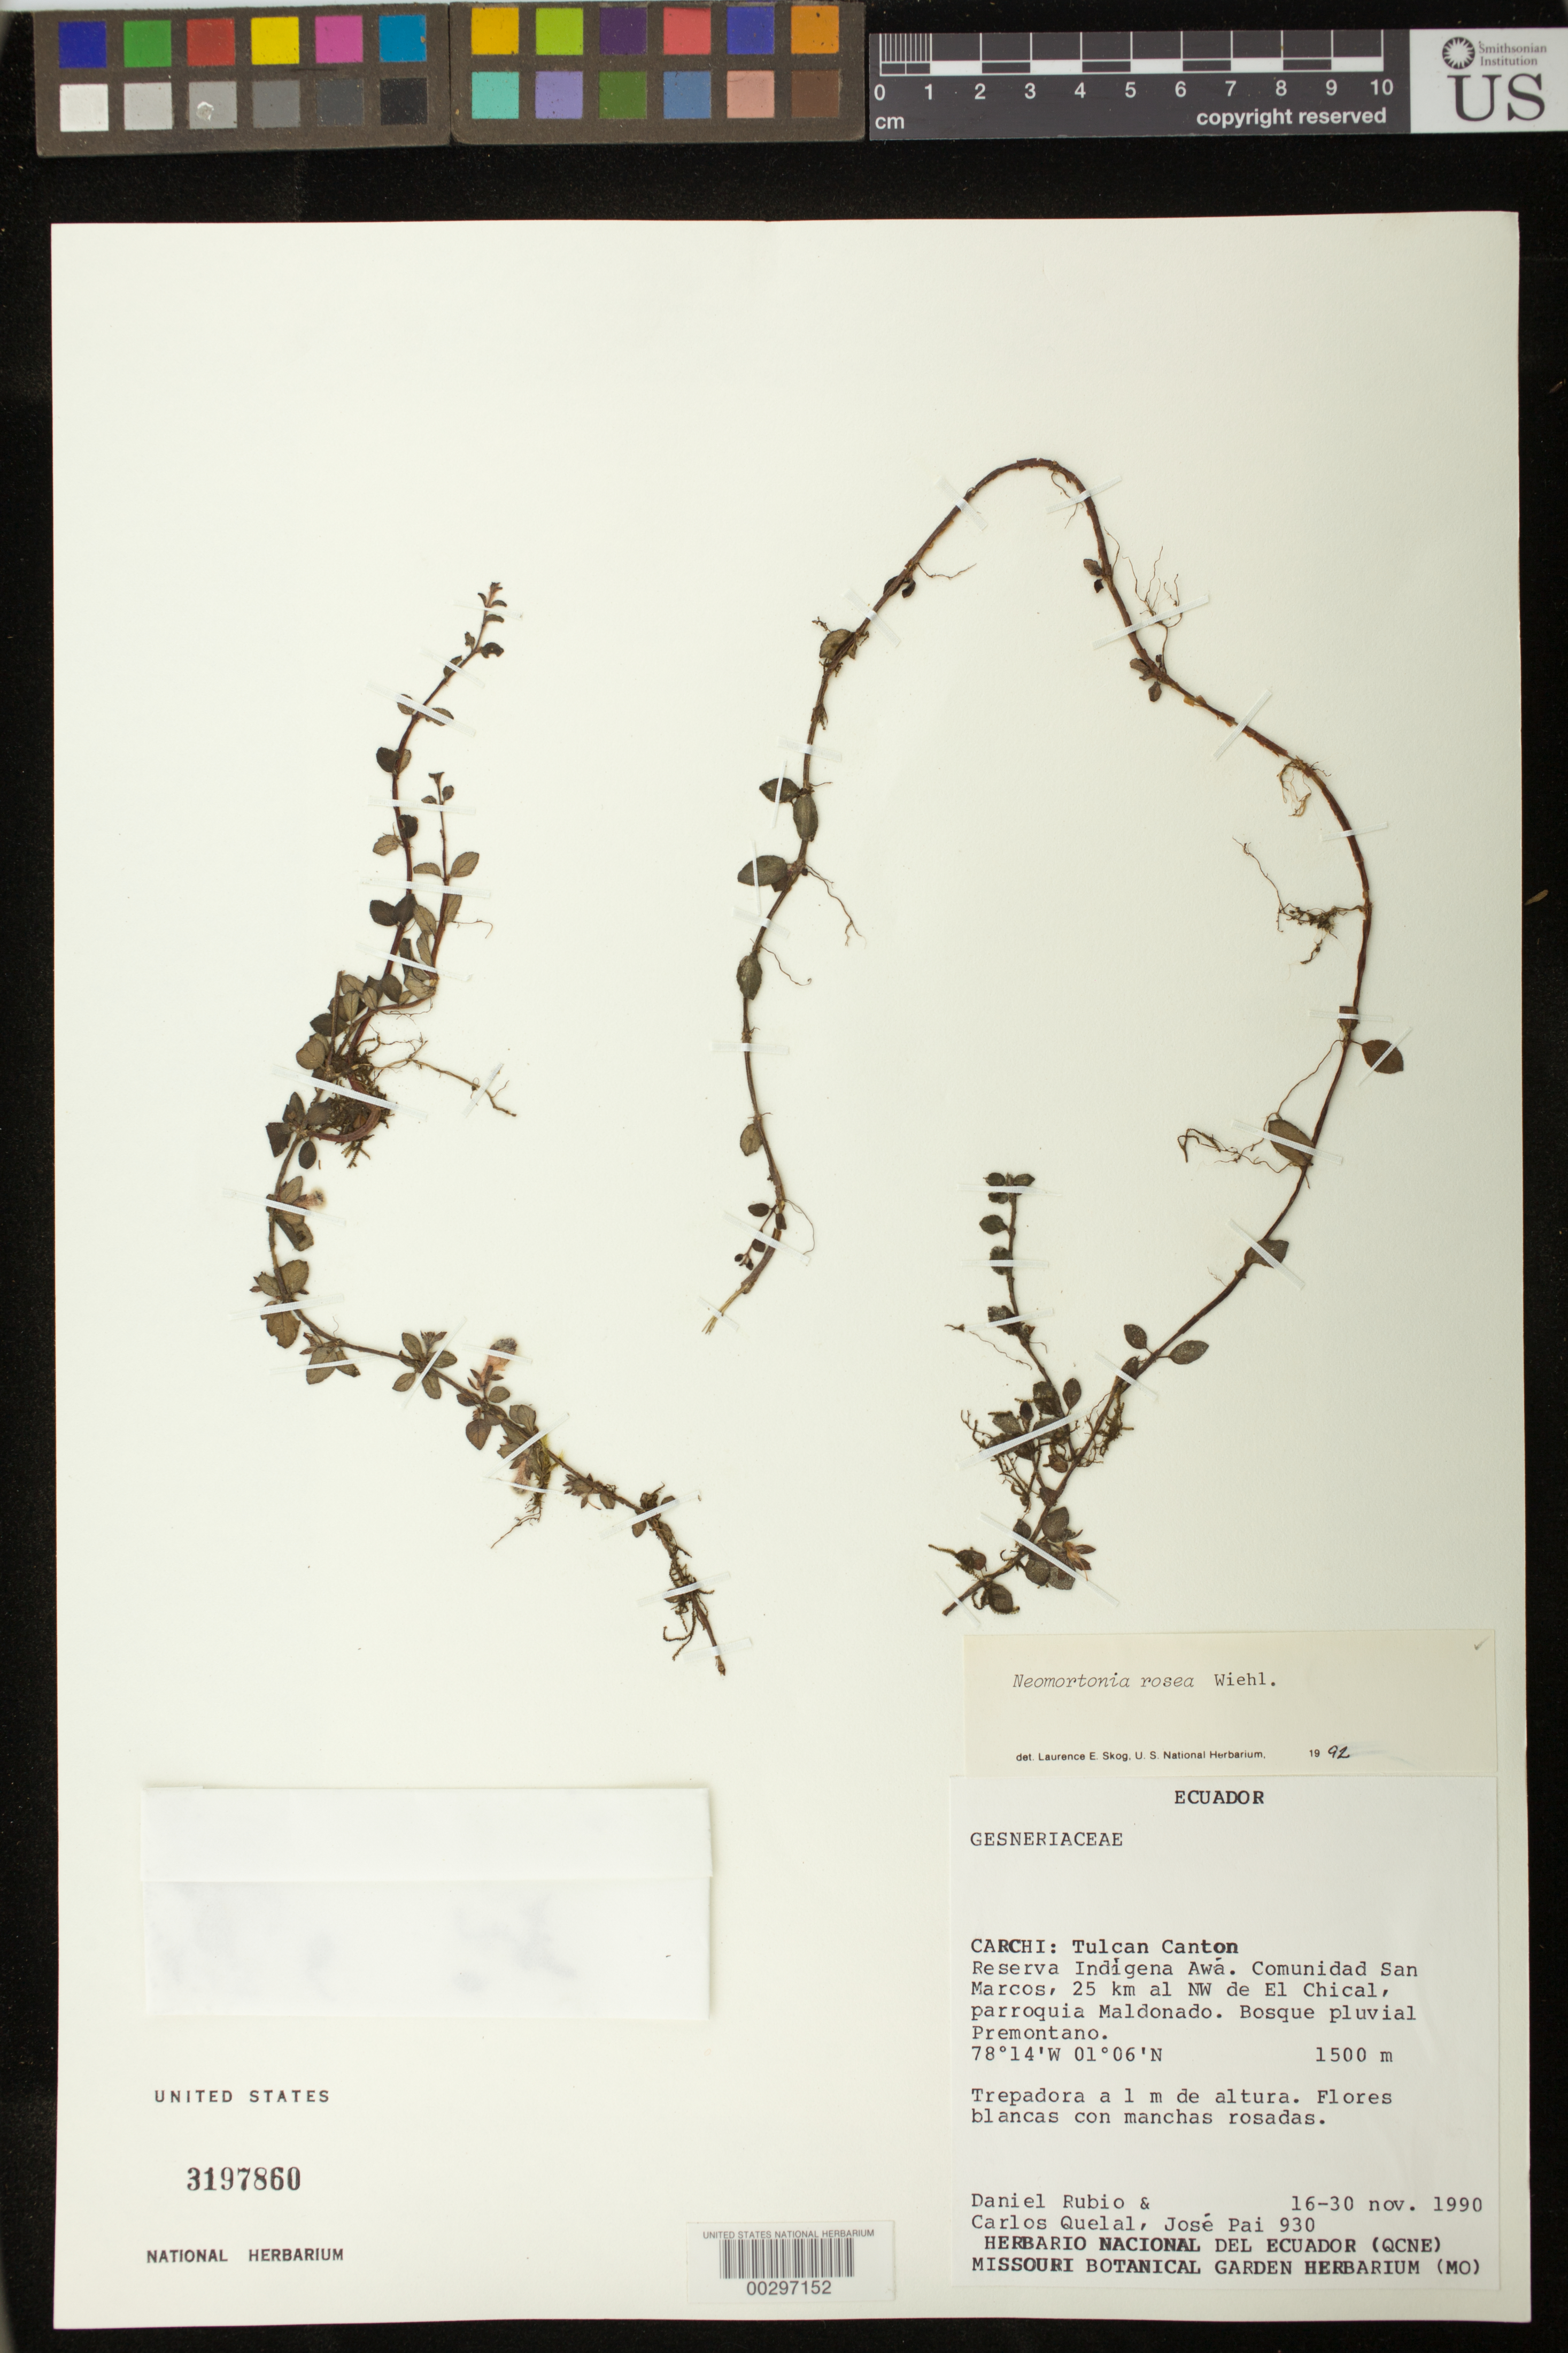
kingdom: Plantae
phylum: Tracheophyta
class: Magnoliopsida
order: Lamiales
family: Gesneriaceae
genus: Neomortonia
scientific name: Neomortonia rosea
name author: Wiehler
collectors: D. Rubio, C. Quelal & J. Pai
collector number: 930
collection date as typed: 16-30 Nov 1990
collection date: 1990-11-16/1990-11-30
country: Ecuador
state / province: Carchi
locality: Tulcan Canton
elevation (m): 1500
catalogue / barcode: US 3197860